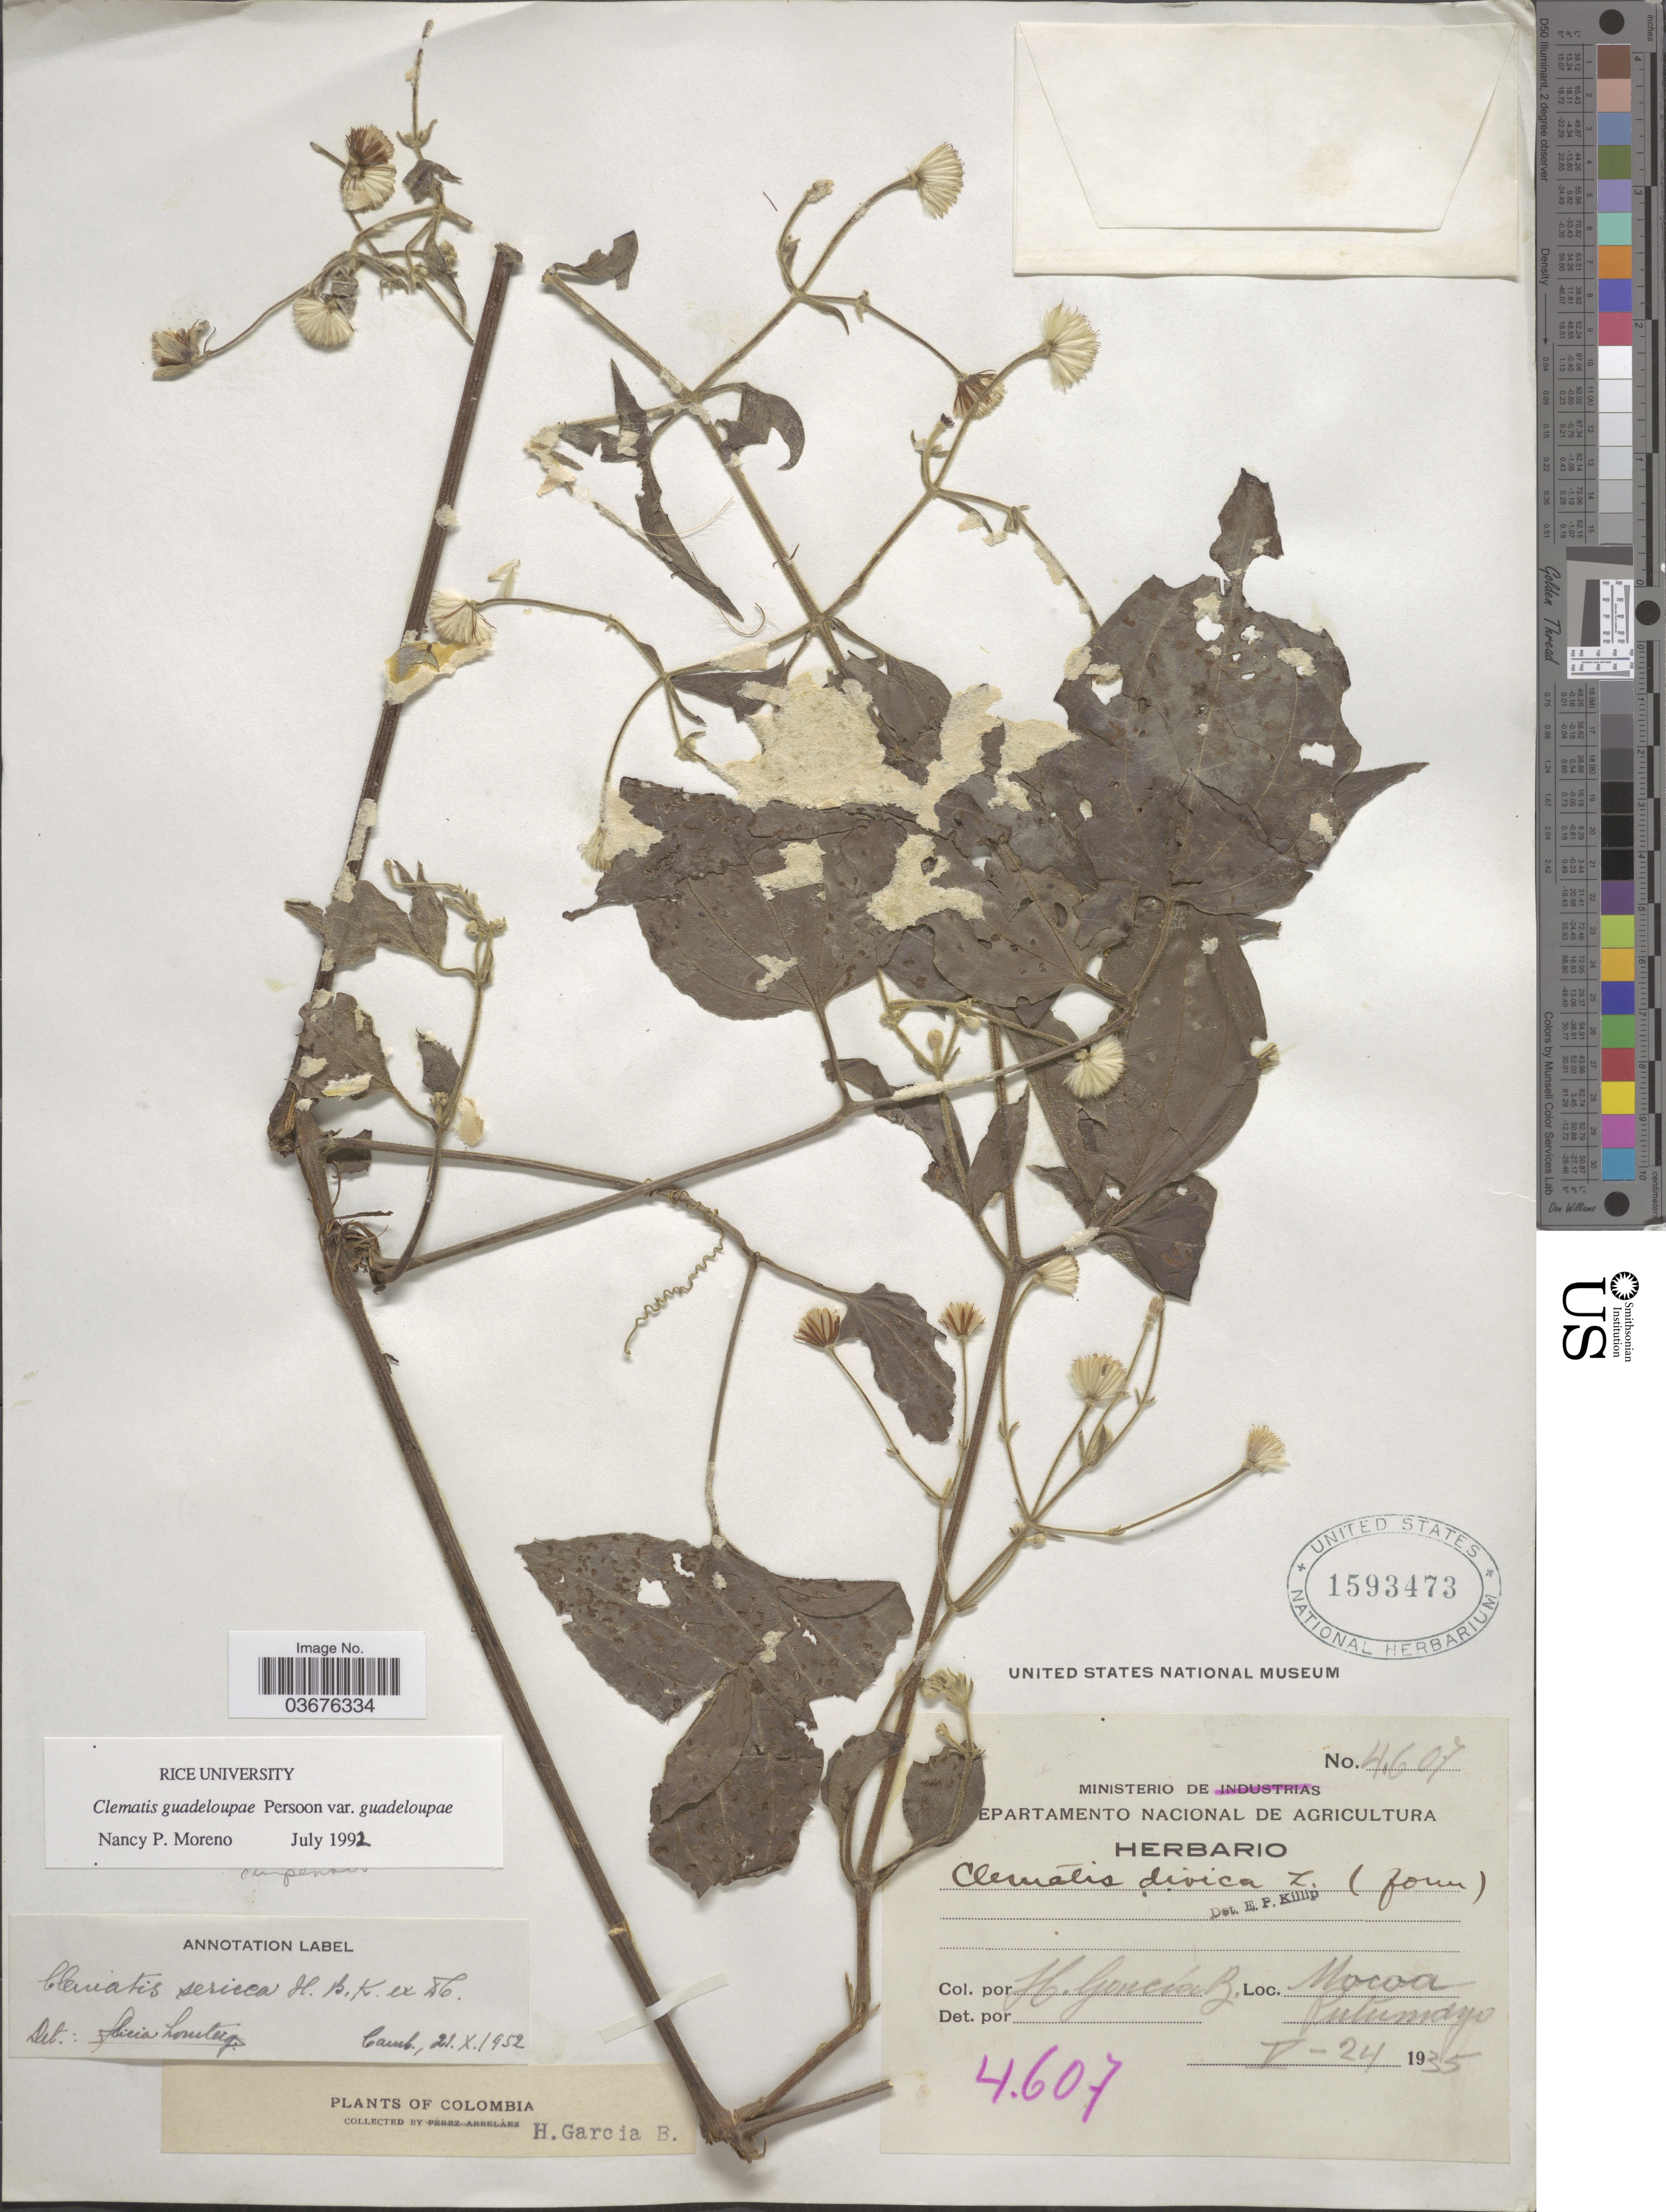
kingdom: Plantae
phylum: Tracheophyta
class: Magnoliopsida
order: Ranunculales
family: Ranunculaceae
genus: Clematis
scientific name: Clematis guadeloupae var. guadeloupae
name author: Pers.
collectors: H. García B.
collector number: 4607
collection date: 1935-05-24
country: Colombia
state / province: Putumayo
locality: Mocoa.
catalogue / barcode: US 1593473